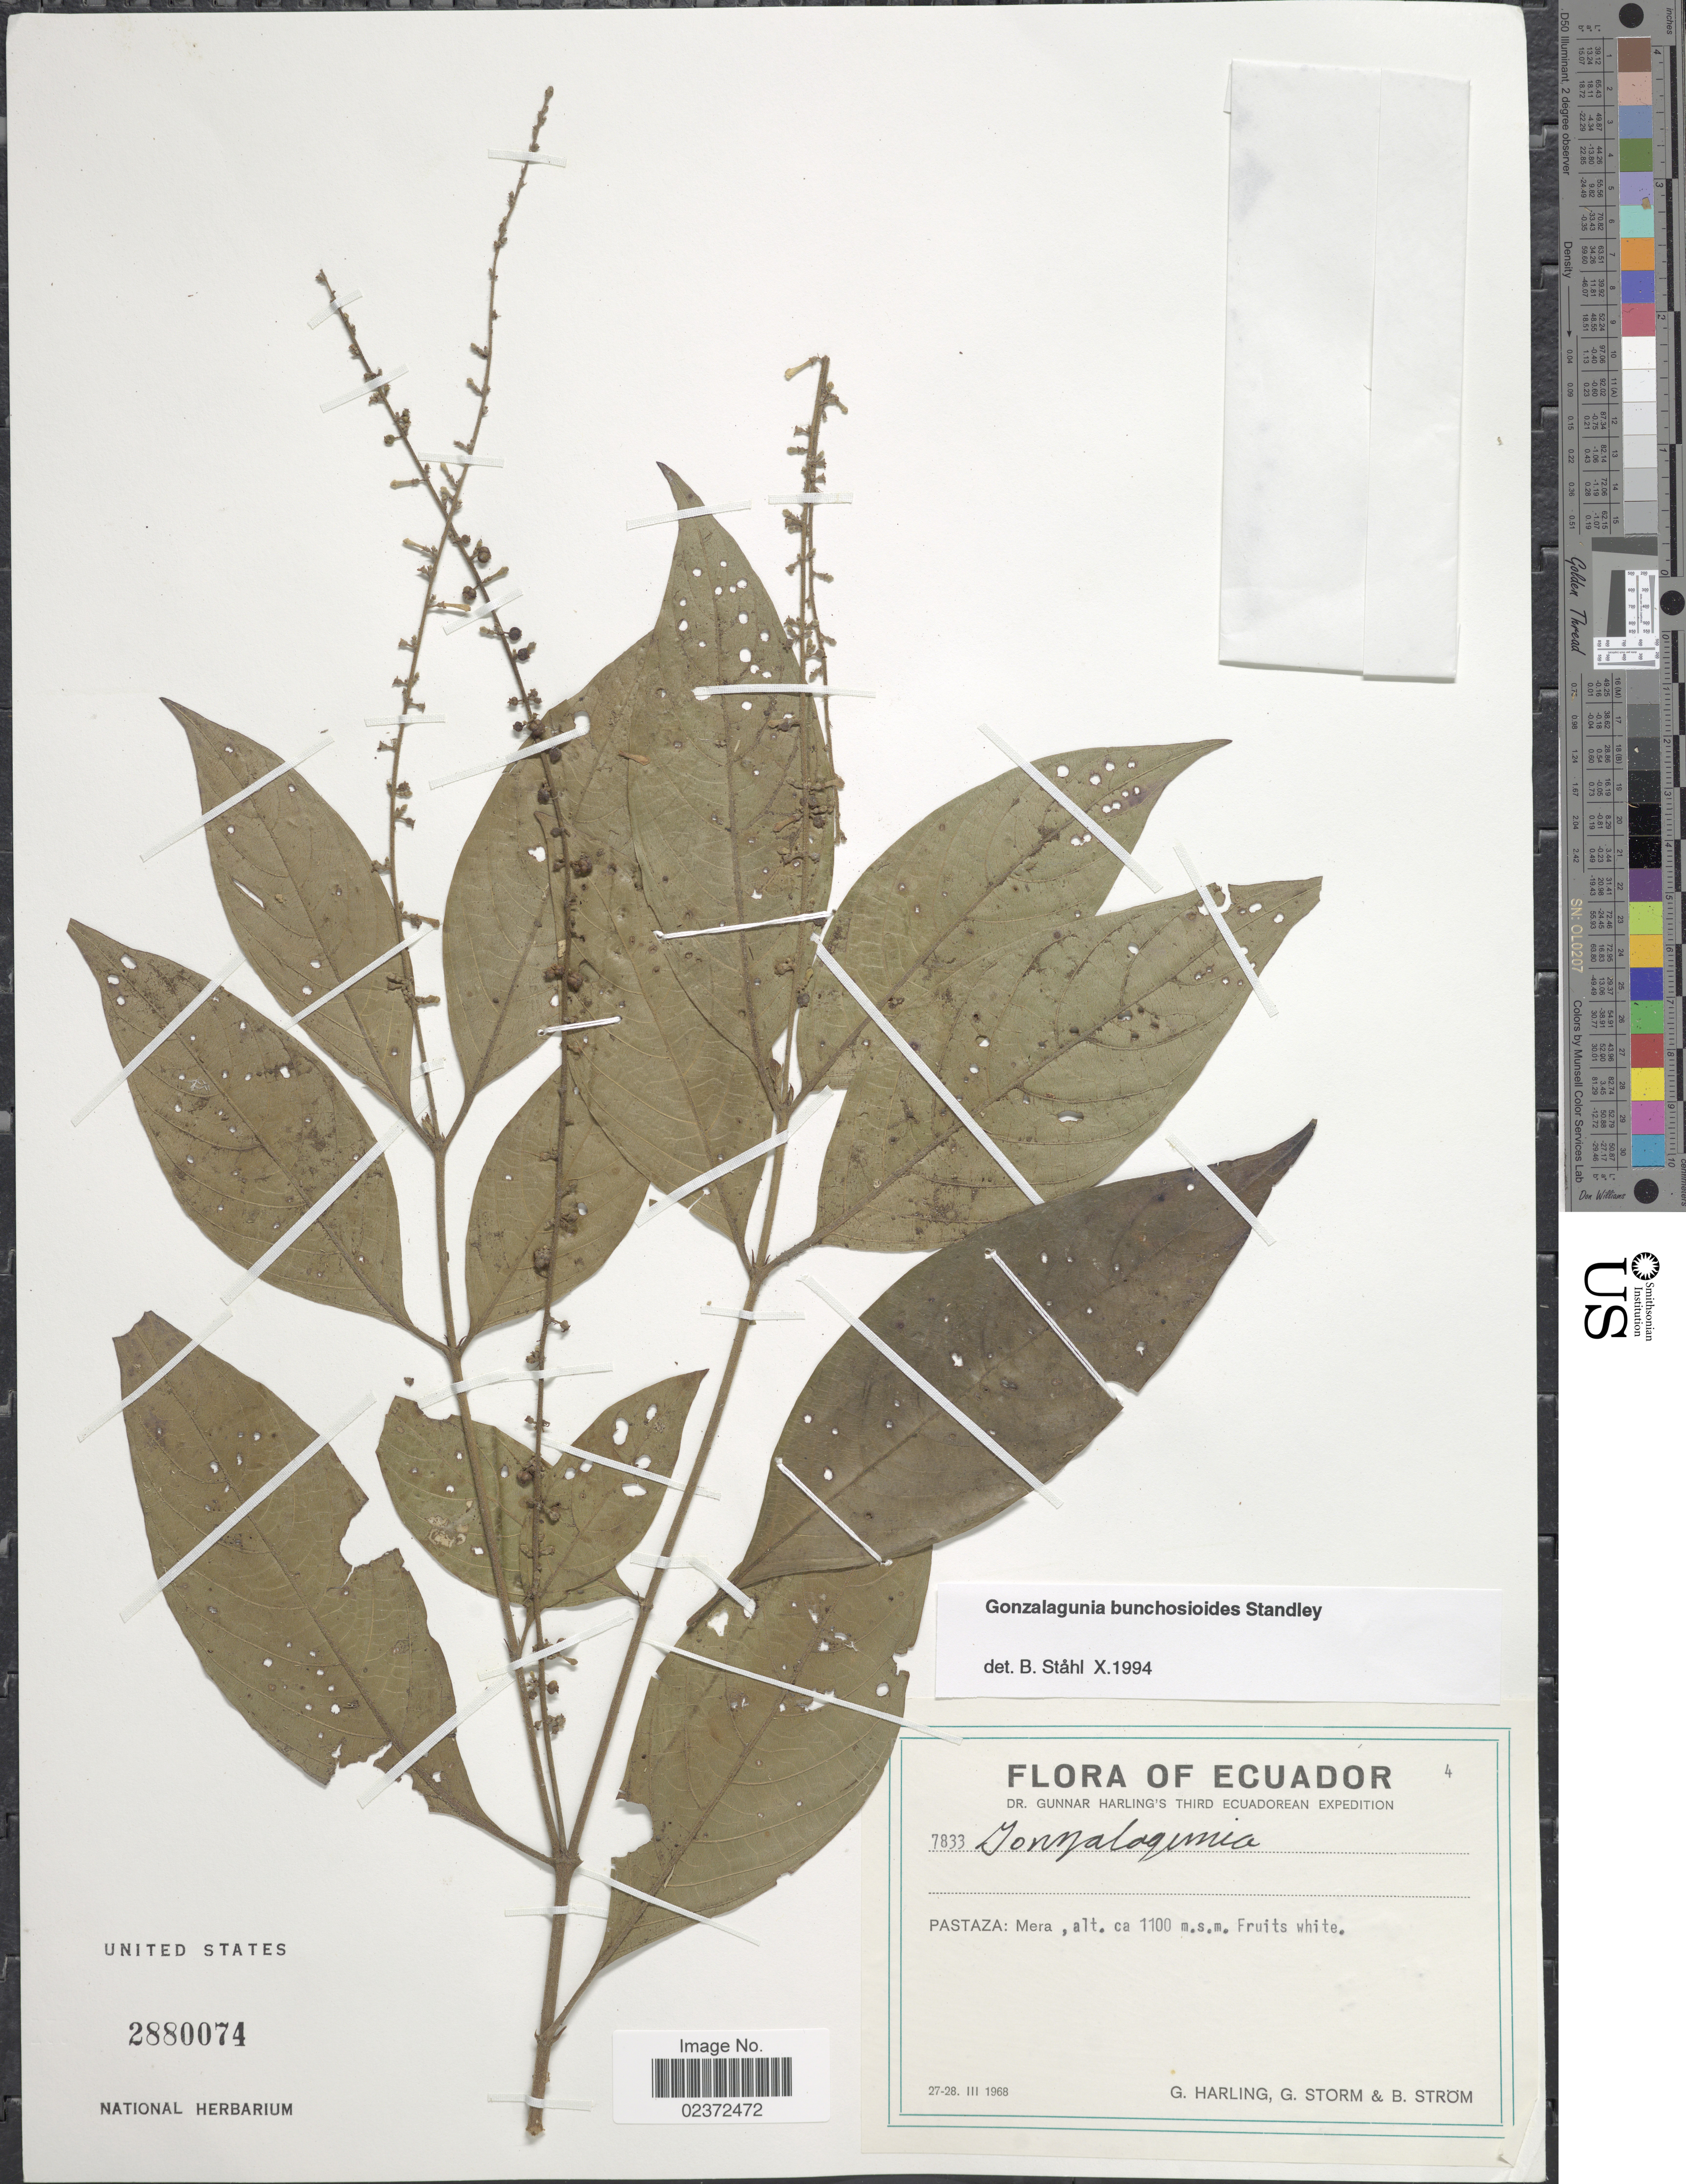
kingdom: Plantae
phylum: Tracheophyta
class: Magnoliopsida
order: Gentianales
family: Rubiaceae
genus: Gonzalagunia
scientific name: Gonzalagunia bunchosioides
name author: Standl.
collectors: G. Harling, G. Storm & B. Ström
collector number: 7833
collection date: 1968-03-27/1968-03-28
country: Ecuador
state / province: Pastaza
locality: Mera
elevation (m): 1100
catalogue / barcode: US 2880074